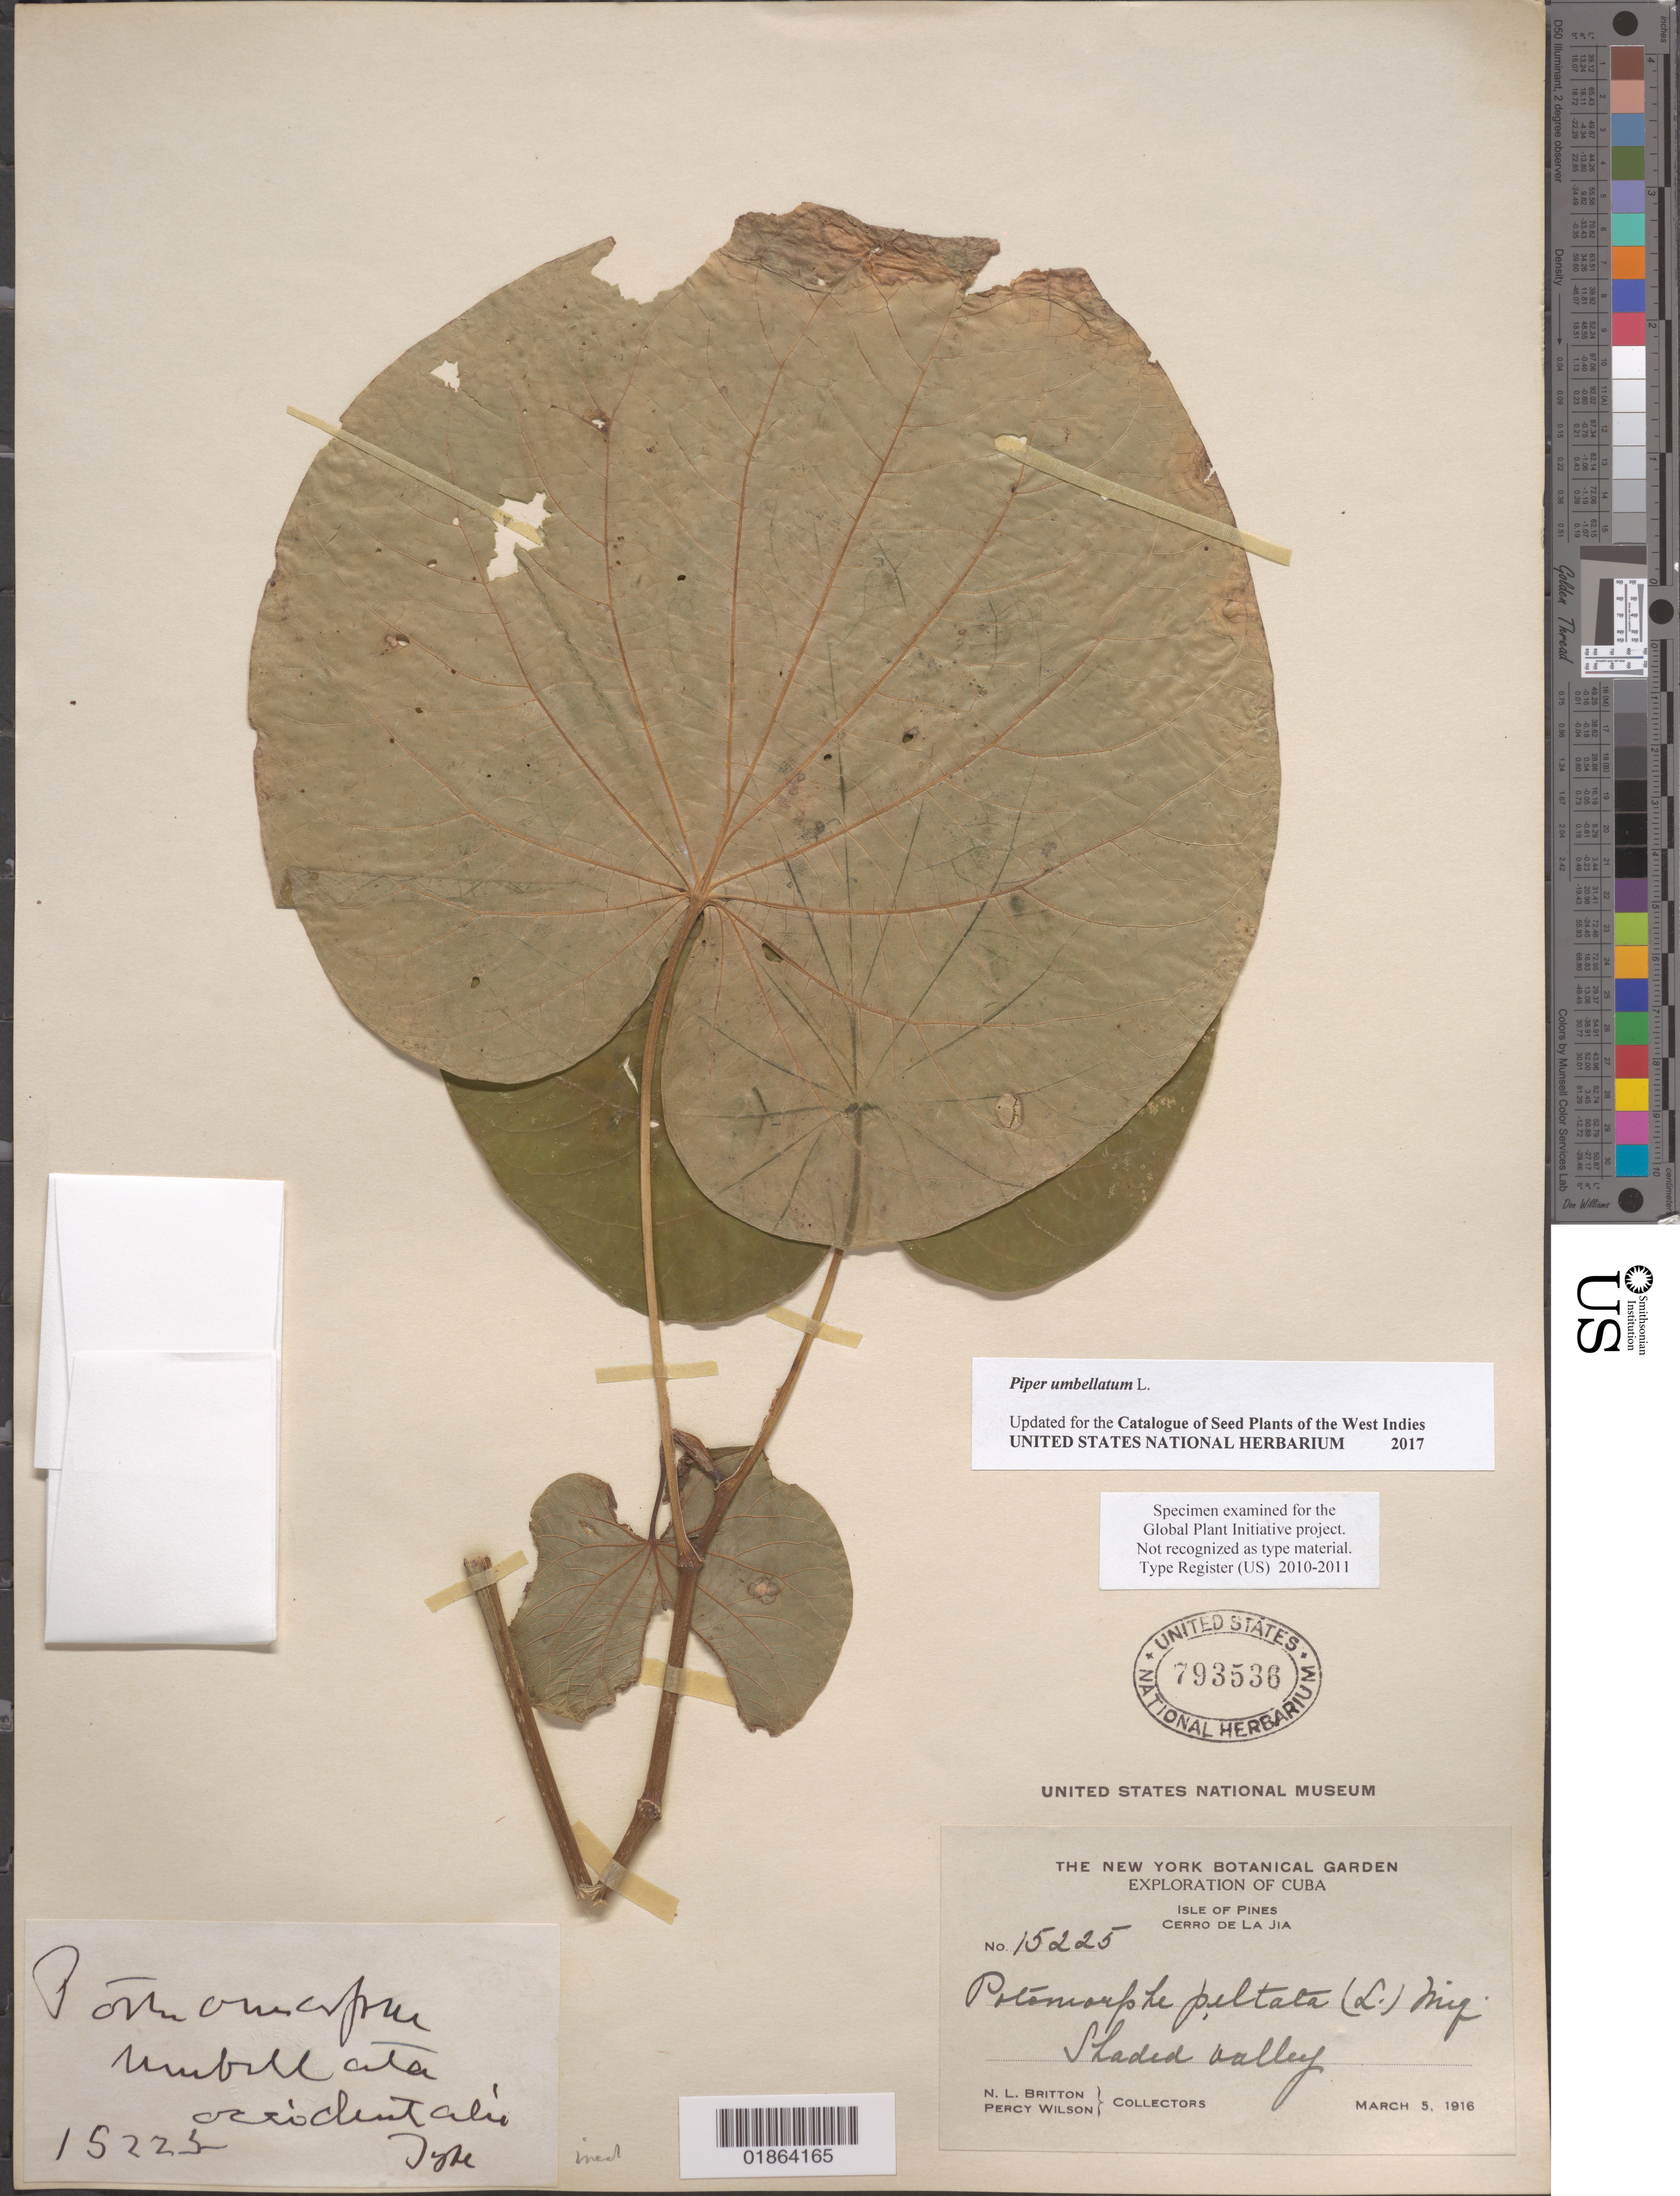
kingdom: Plantae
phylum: Tracheophyta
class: Magnoliopsida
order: Piperales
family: Piperaceae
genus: Piper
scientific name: Piper umbellatum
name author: L.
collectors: N. Britton & P. Wilson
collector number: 15225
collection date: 1916-03-05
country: Cuba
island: Isla de La Juventud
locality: Cerro de La Jia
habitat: Shaded valley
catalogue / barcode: US 793536